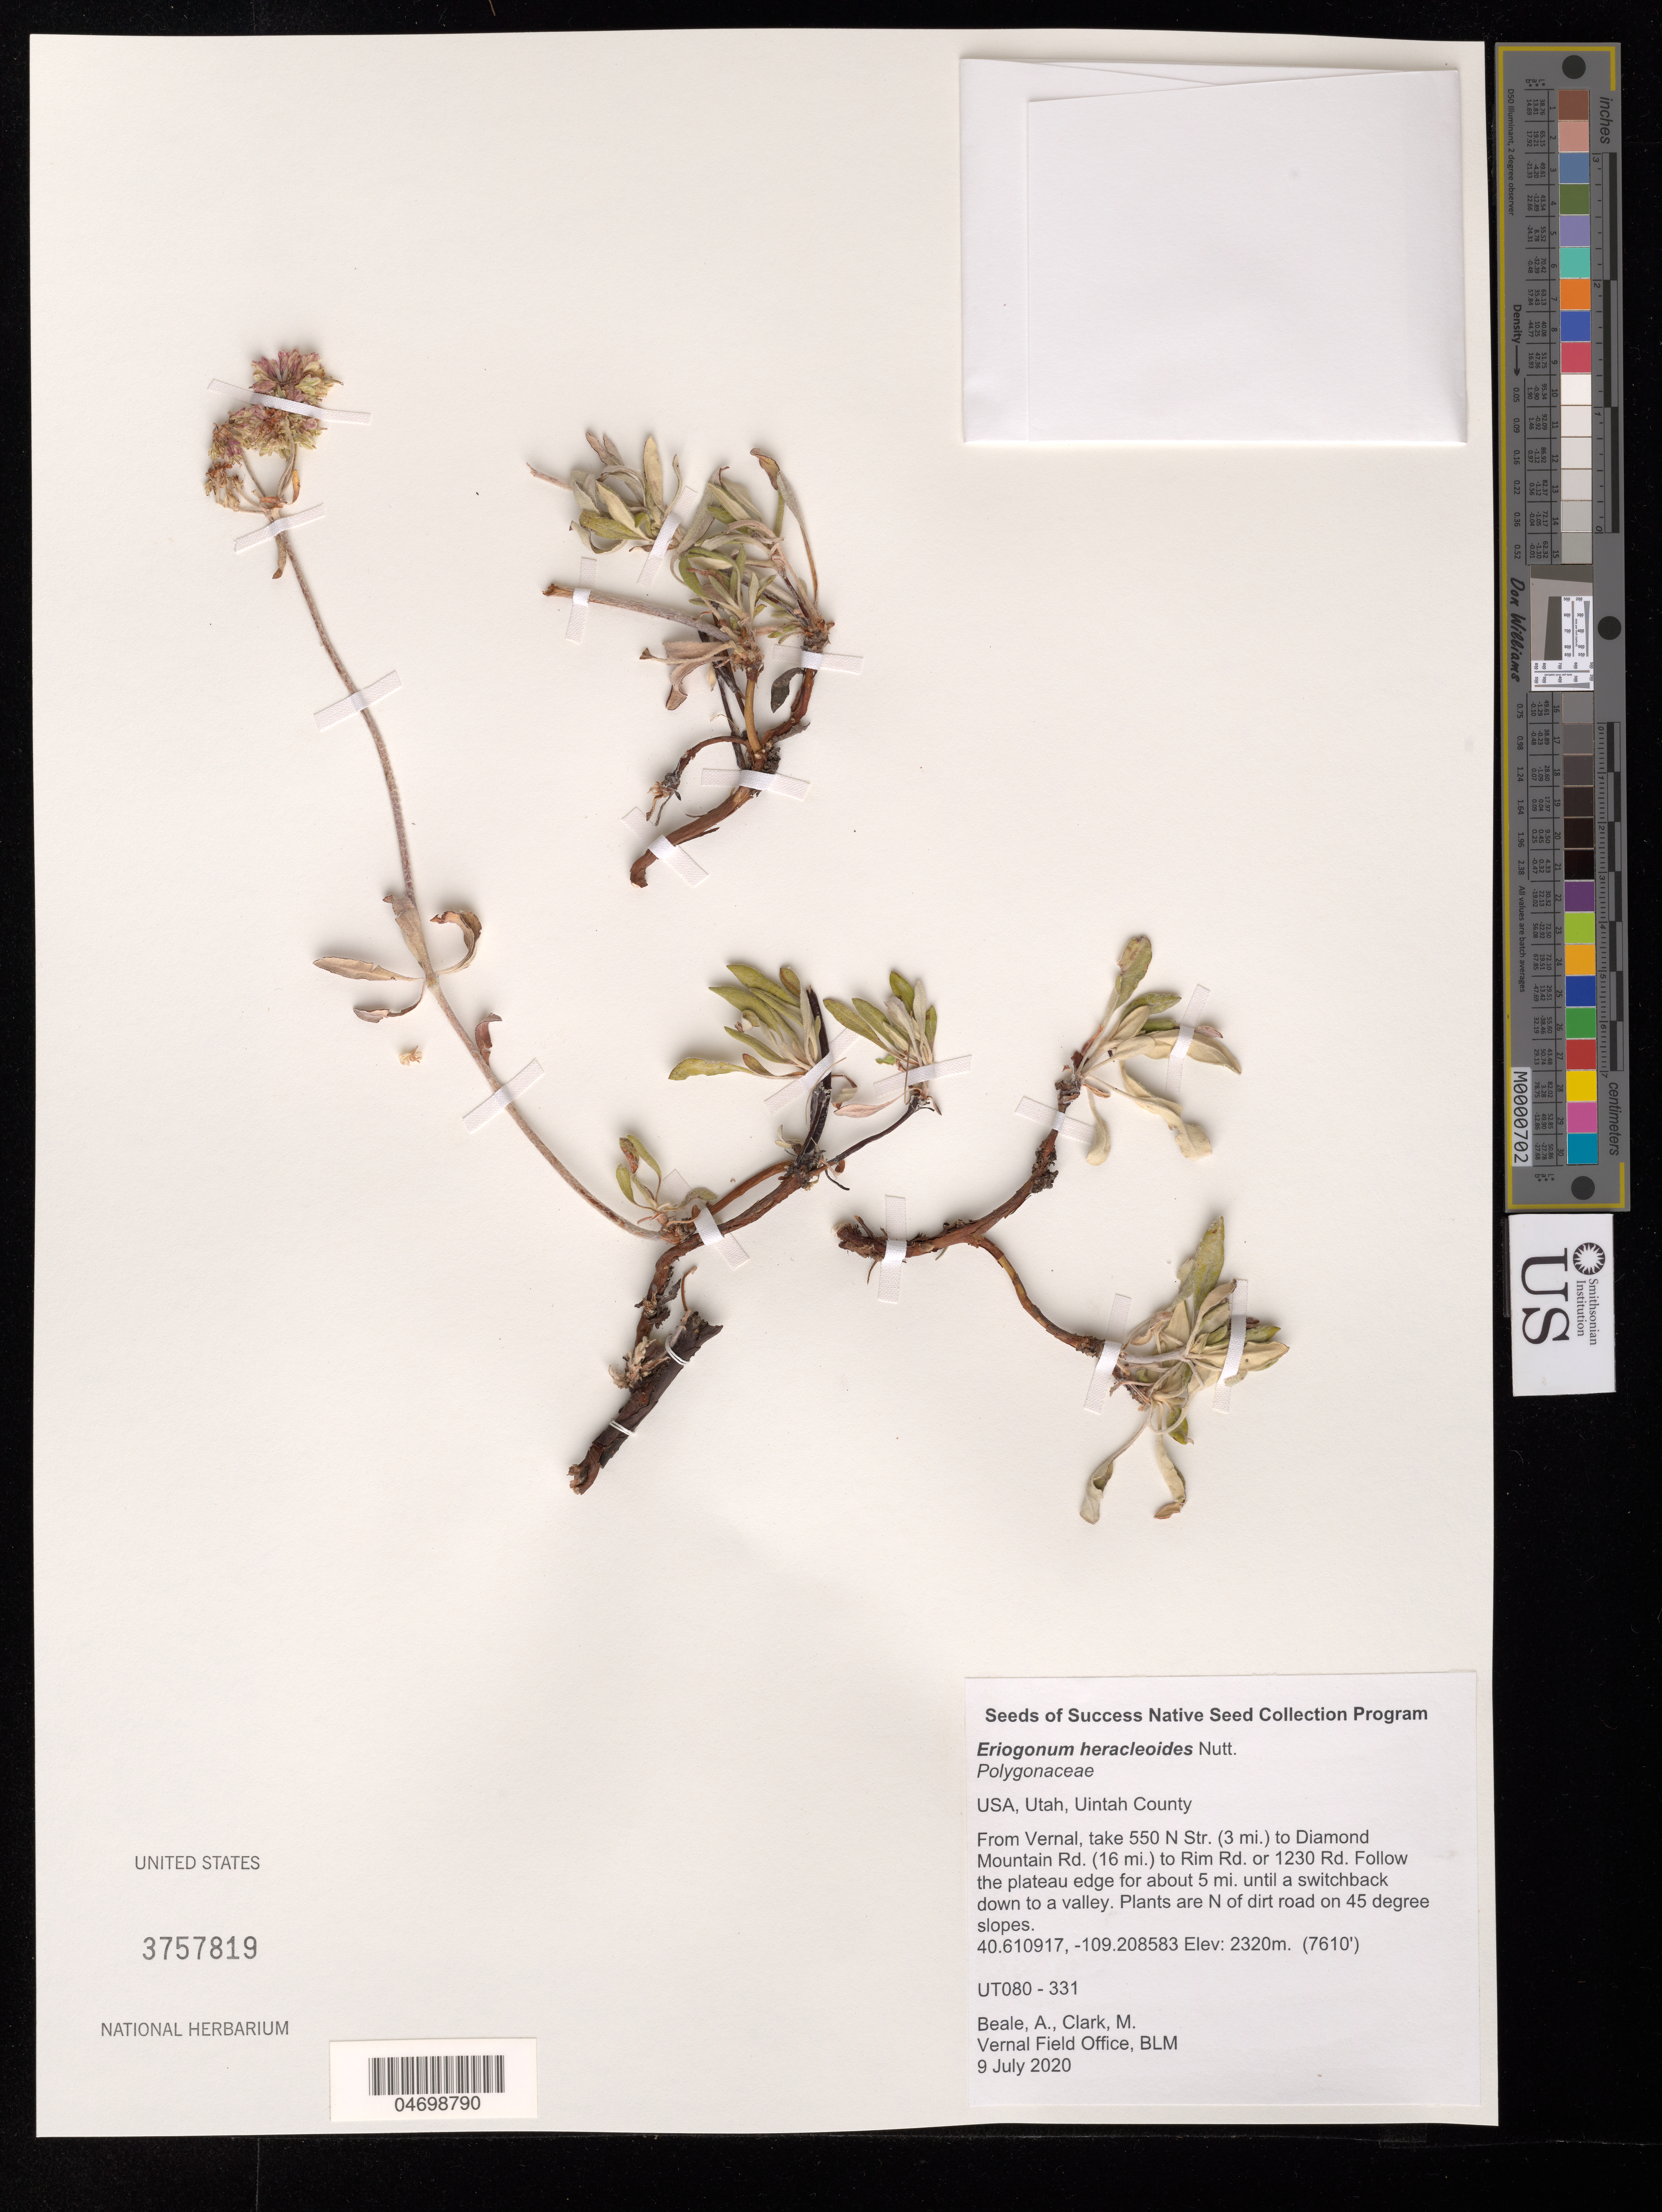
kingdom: Plantae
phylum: Tracheophyta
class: Magnoliopsida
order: Caryophyllales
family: Polygonaceae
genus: Eriogonum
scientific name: Eriogonum heracleoides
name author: Nutt.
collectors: A. Beale & M. Clark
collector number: UT080-331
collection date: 2020-07-09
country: United States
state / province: Utah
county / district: Uintah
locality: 550 N Str to Diamond Mtn Rd to Rim Rd. or 1230 Rd.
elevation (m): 2320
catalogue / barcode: US 3757819